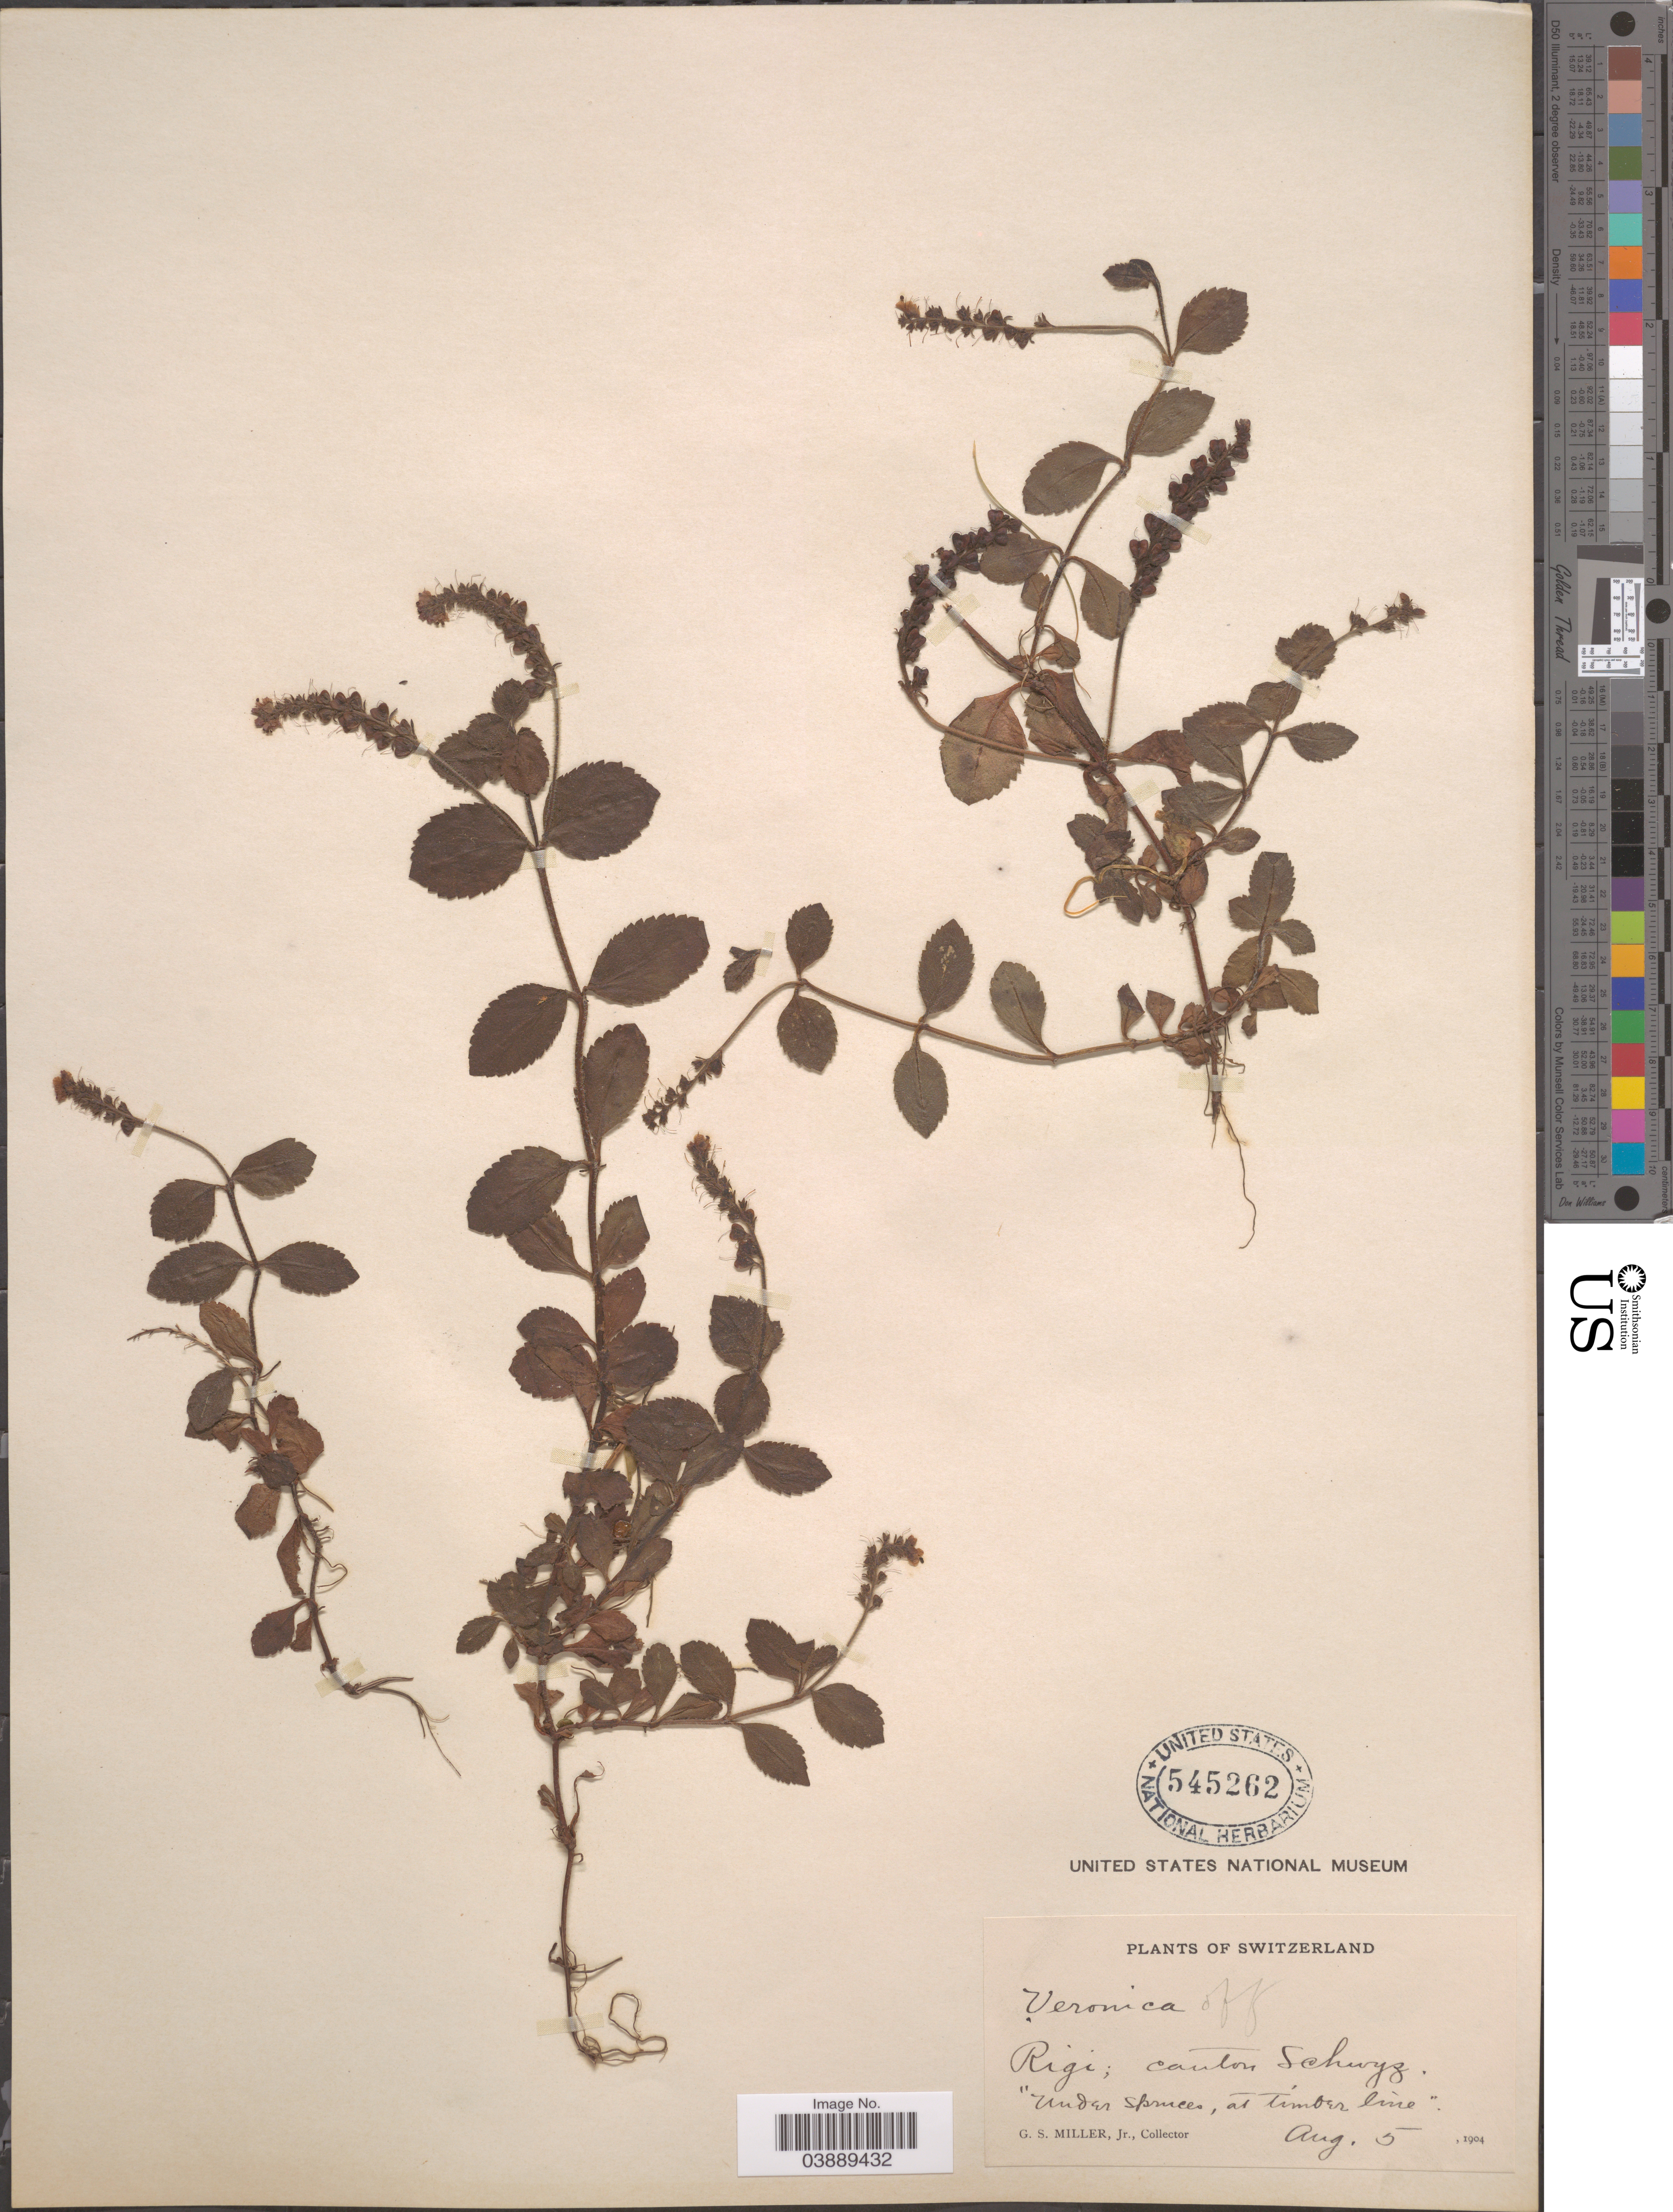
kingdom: Plantae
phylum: Tracheophyta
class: Magnoliopsida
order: Lamiales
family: Plantaginaceae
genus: Veronica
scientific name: Veronica officinalis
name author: L.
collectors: G. S. Miller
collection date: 1904-08-05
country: Switzerland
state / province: Schwyz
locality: Rigi; canton Schwijz.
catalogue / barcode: US 545262